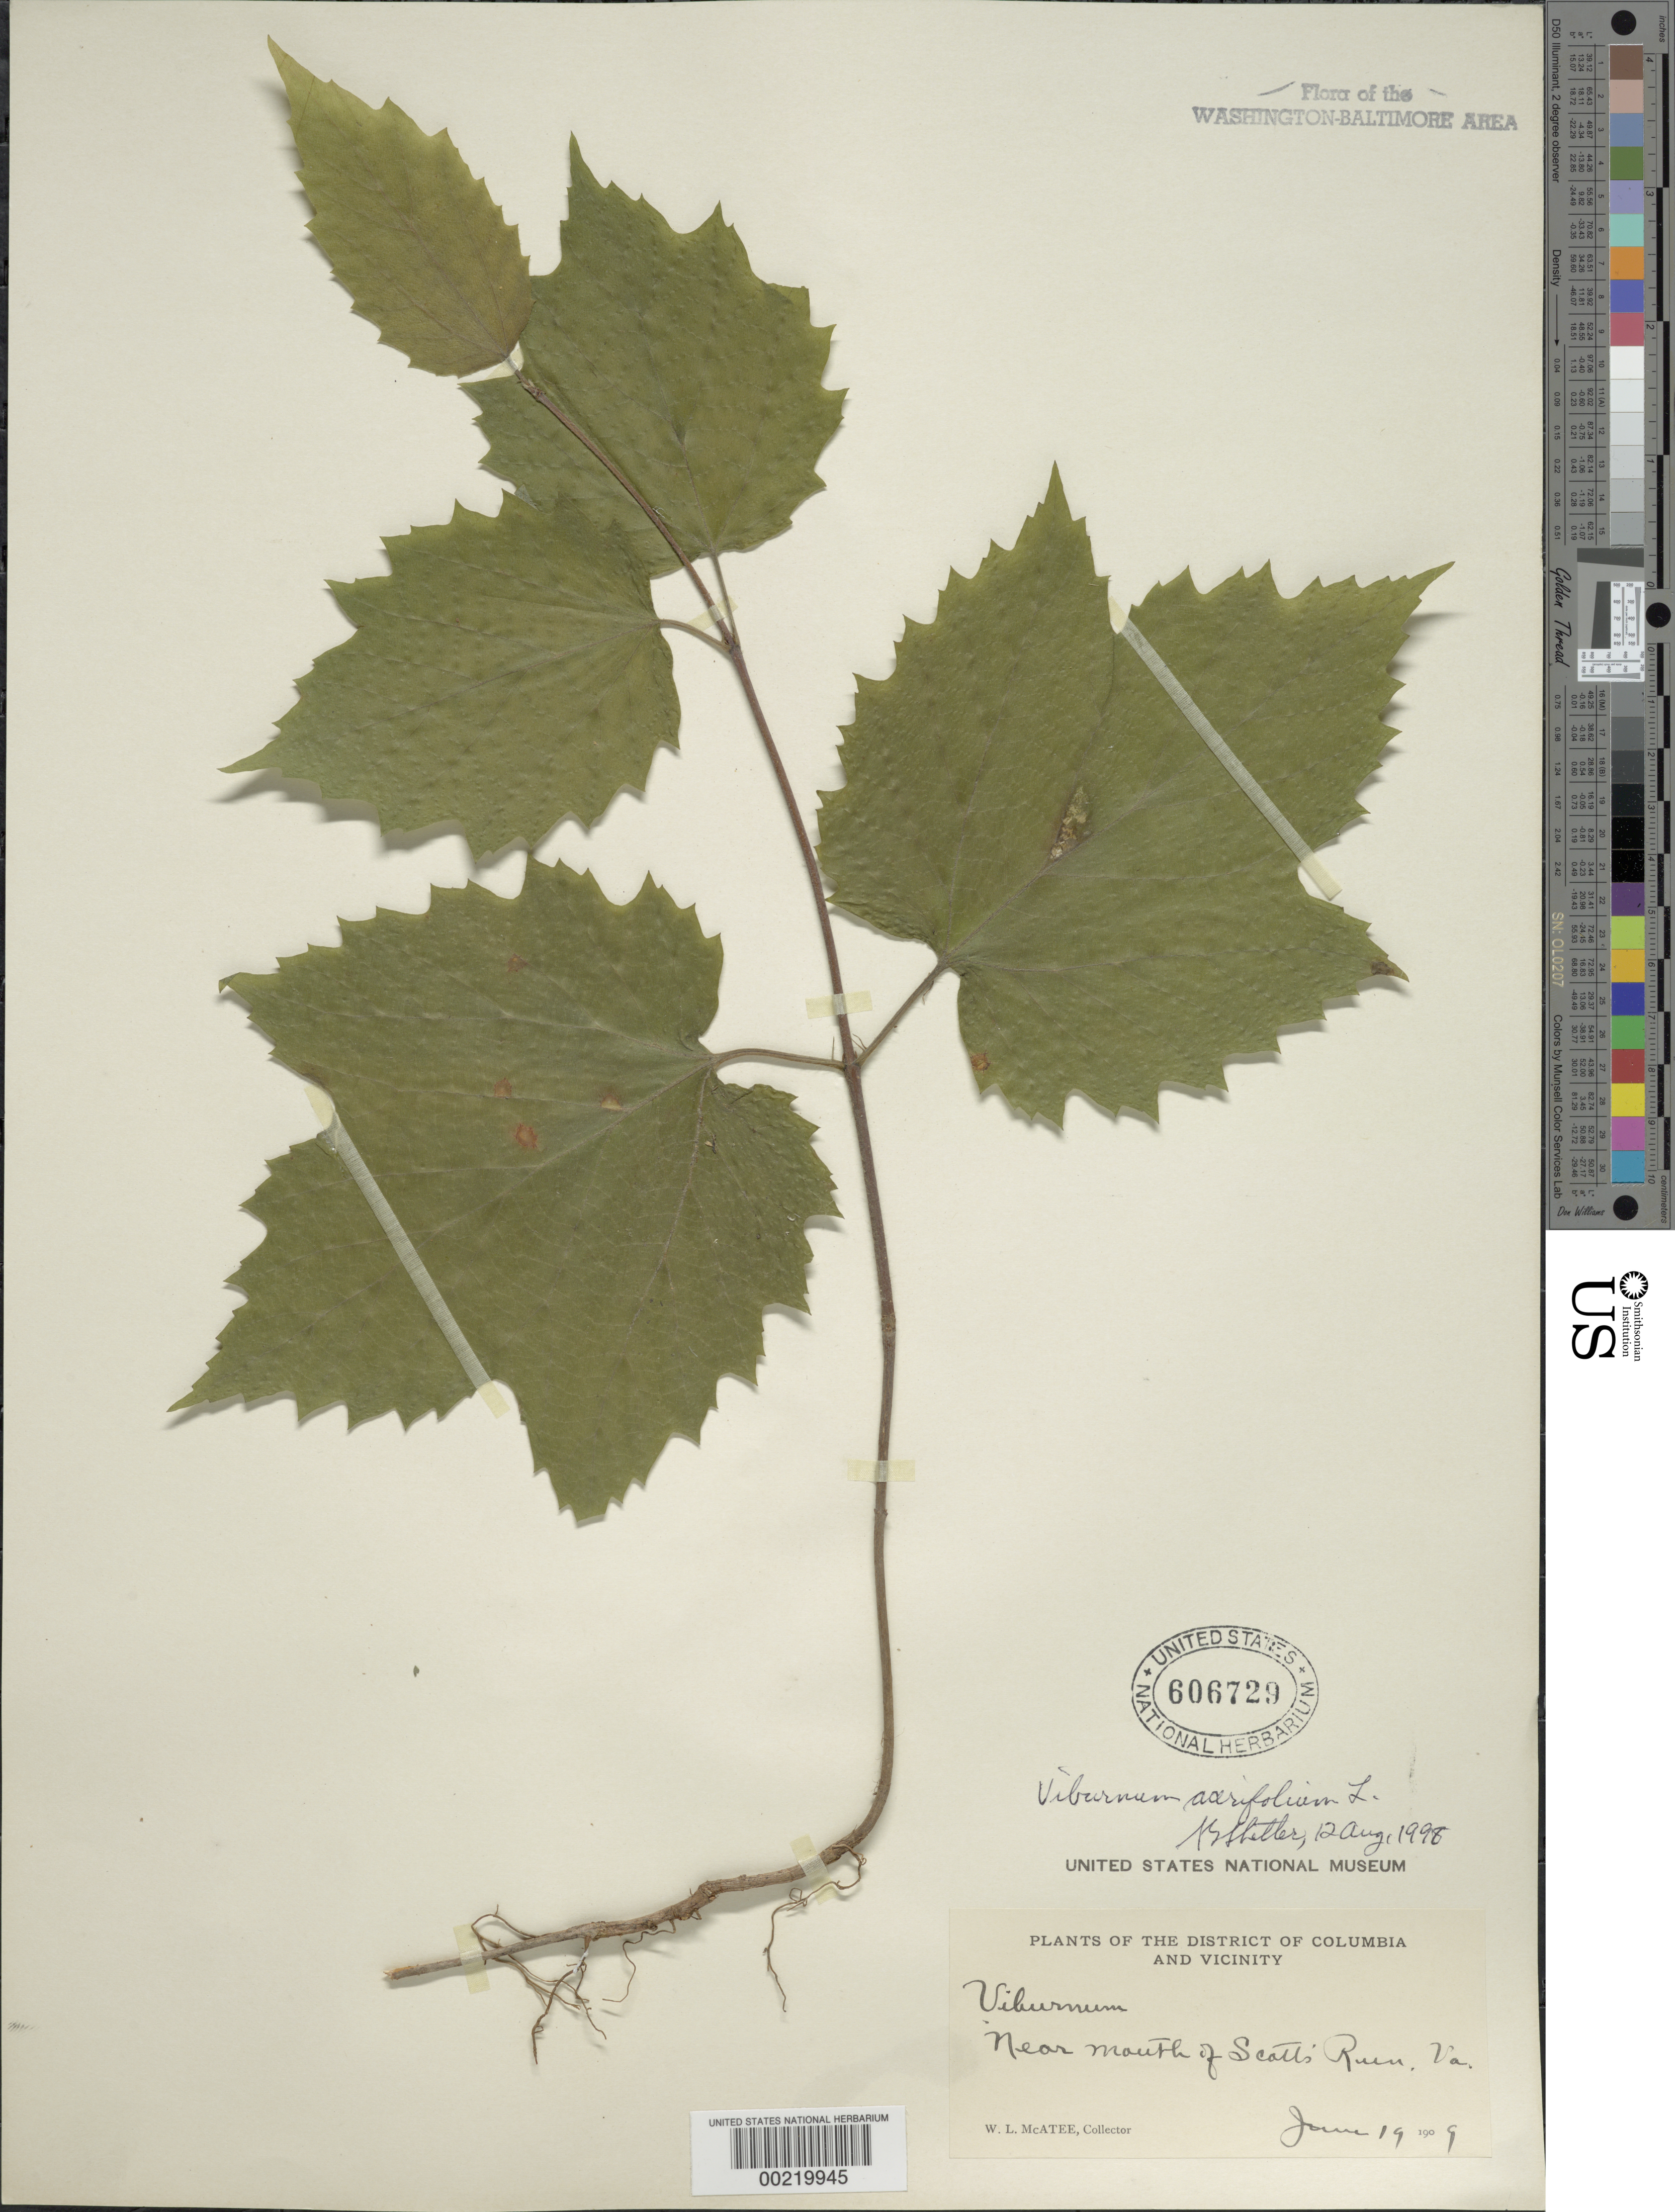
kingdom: Plantae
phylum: Tracheophyta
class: Magnoliopsida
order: Dipsacales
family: Viburnaceae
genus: Viburnum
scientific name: Viburnum acerifolium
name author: L.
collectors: W. McAtee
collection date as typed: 19 Jun 1909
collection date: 1909-06-19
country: United States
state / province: Virginia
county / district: Fairfax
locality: Mouth of Scott's Run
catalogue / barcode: US 606729